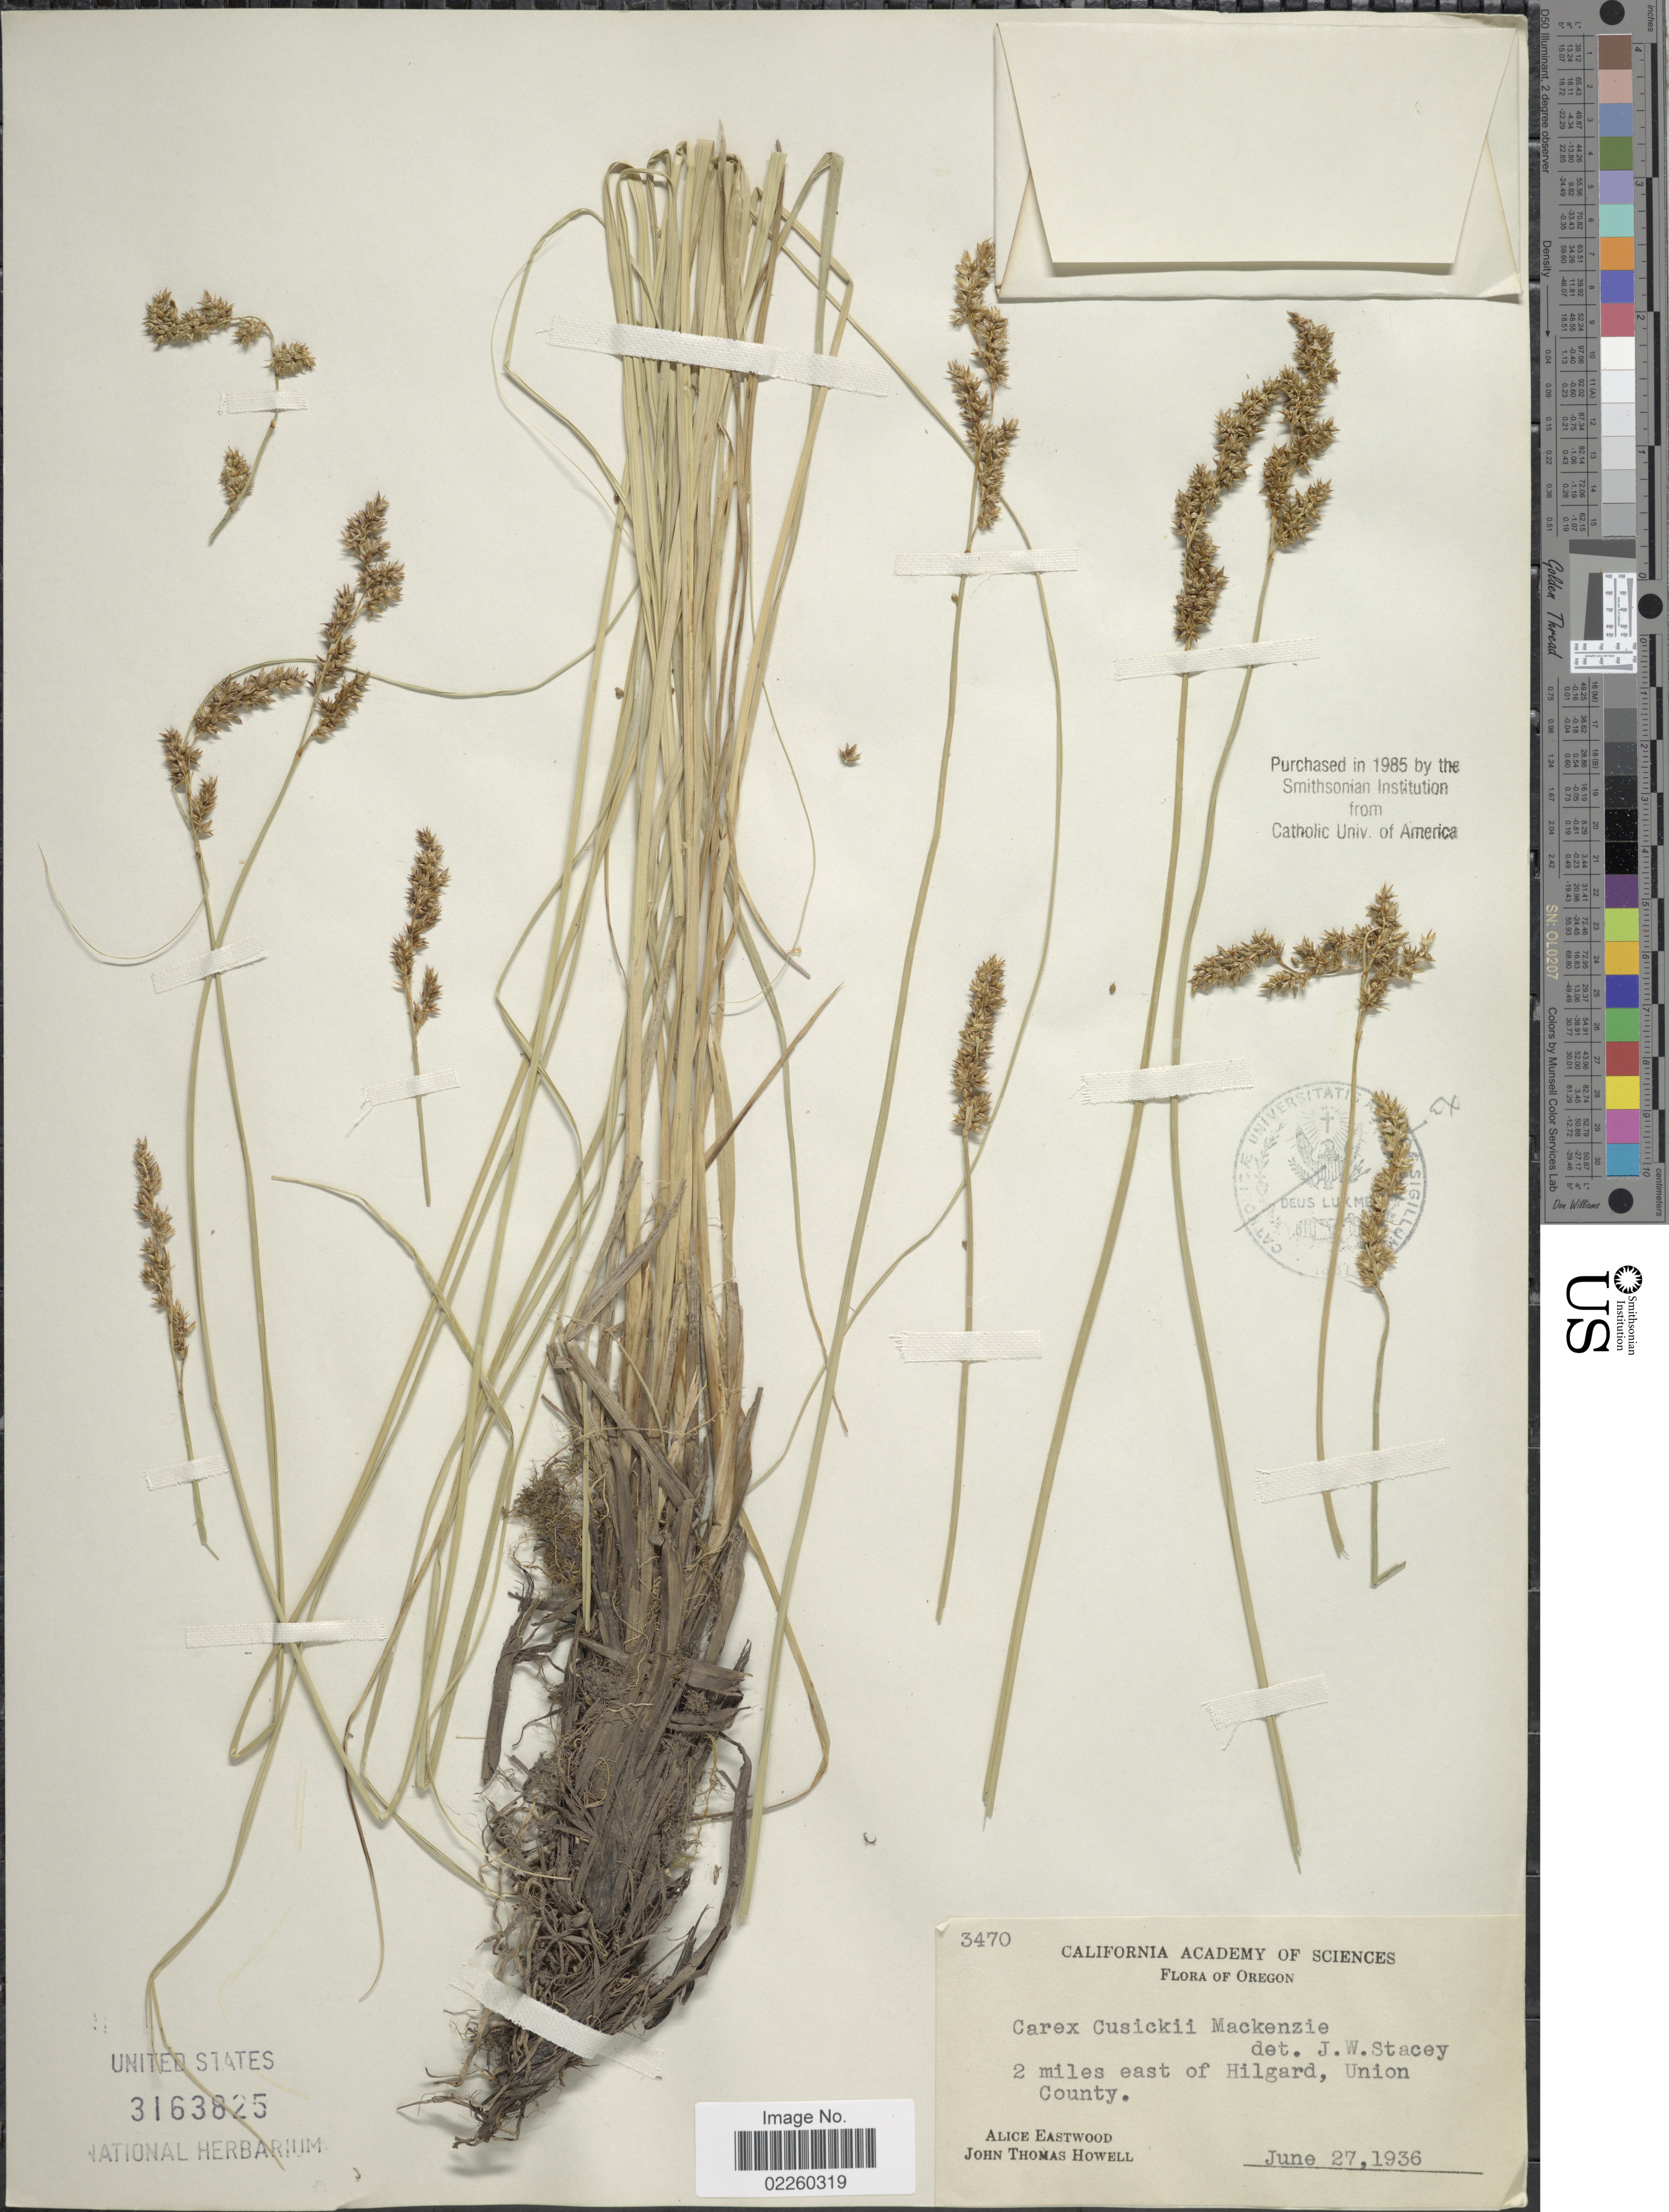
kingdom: Plantae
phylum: Tracheophyta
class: Liliopsida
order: Poales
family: Cyperaceae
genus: Carex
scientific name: Carex cusickii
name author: Mack.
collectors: A. Eastwood & J. T. Howell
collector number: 3470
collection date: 1936-06-27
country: United States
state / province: Oregon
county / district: Union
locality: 2 miles east of Hilgard, Union County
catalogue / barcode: US 3163825